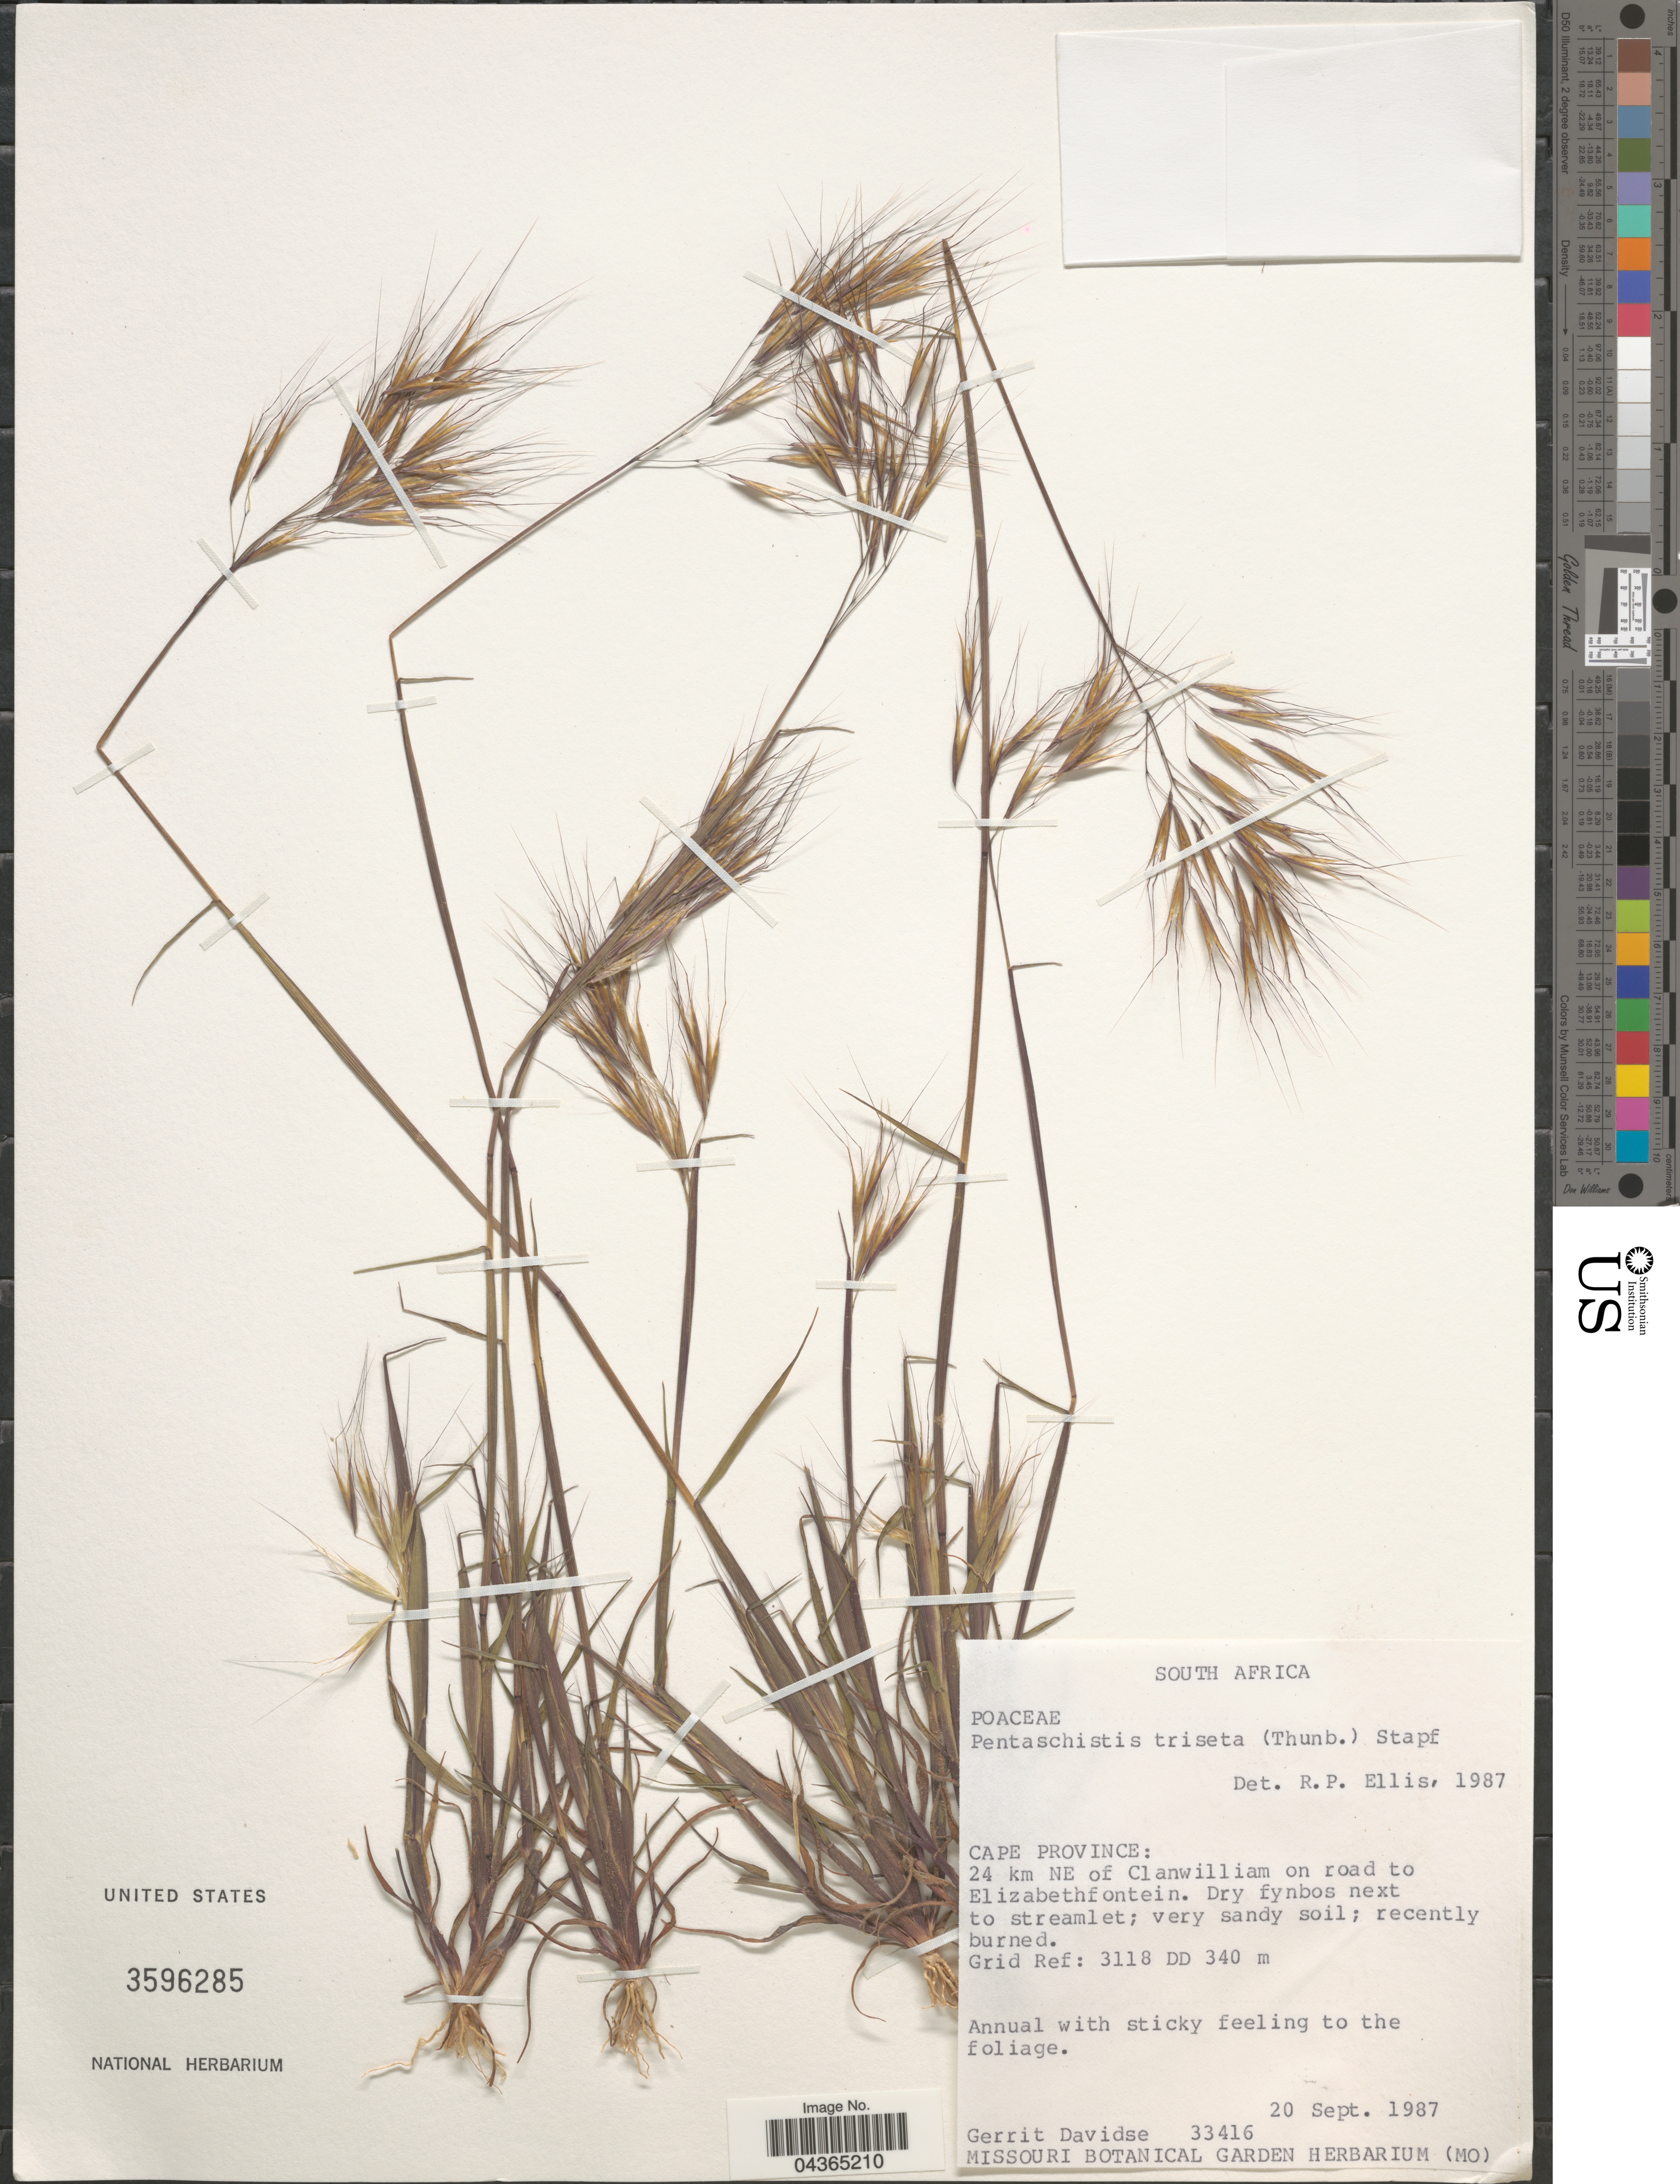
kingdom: Plantae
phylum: Tracheophyta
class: Liliopsida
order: Poales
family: Poaceae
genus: Pentameris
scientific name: Pentameris triseta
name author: (Thunb.) Galley & H.P. Linder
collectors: G. Davidse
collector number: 33416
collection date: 1987-09-20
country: South Africa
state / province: Western Cape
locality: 24 km NE of Clanwilliam on road to Elizabethfontein. Grid Ref: 3118 DD.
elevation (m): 340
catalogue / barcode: US 3596285